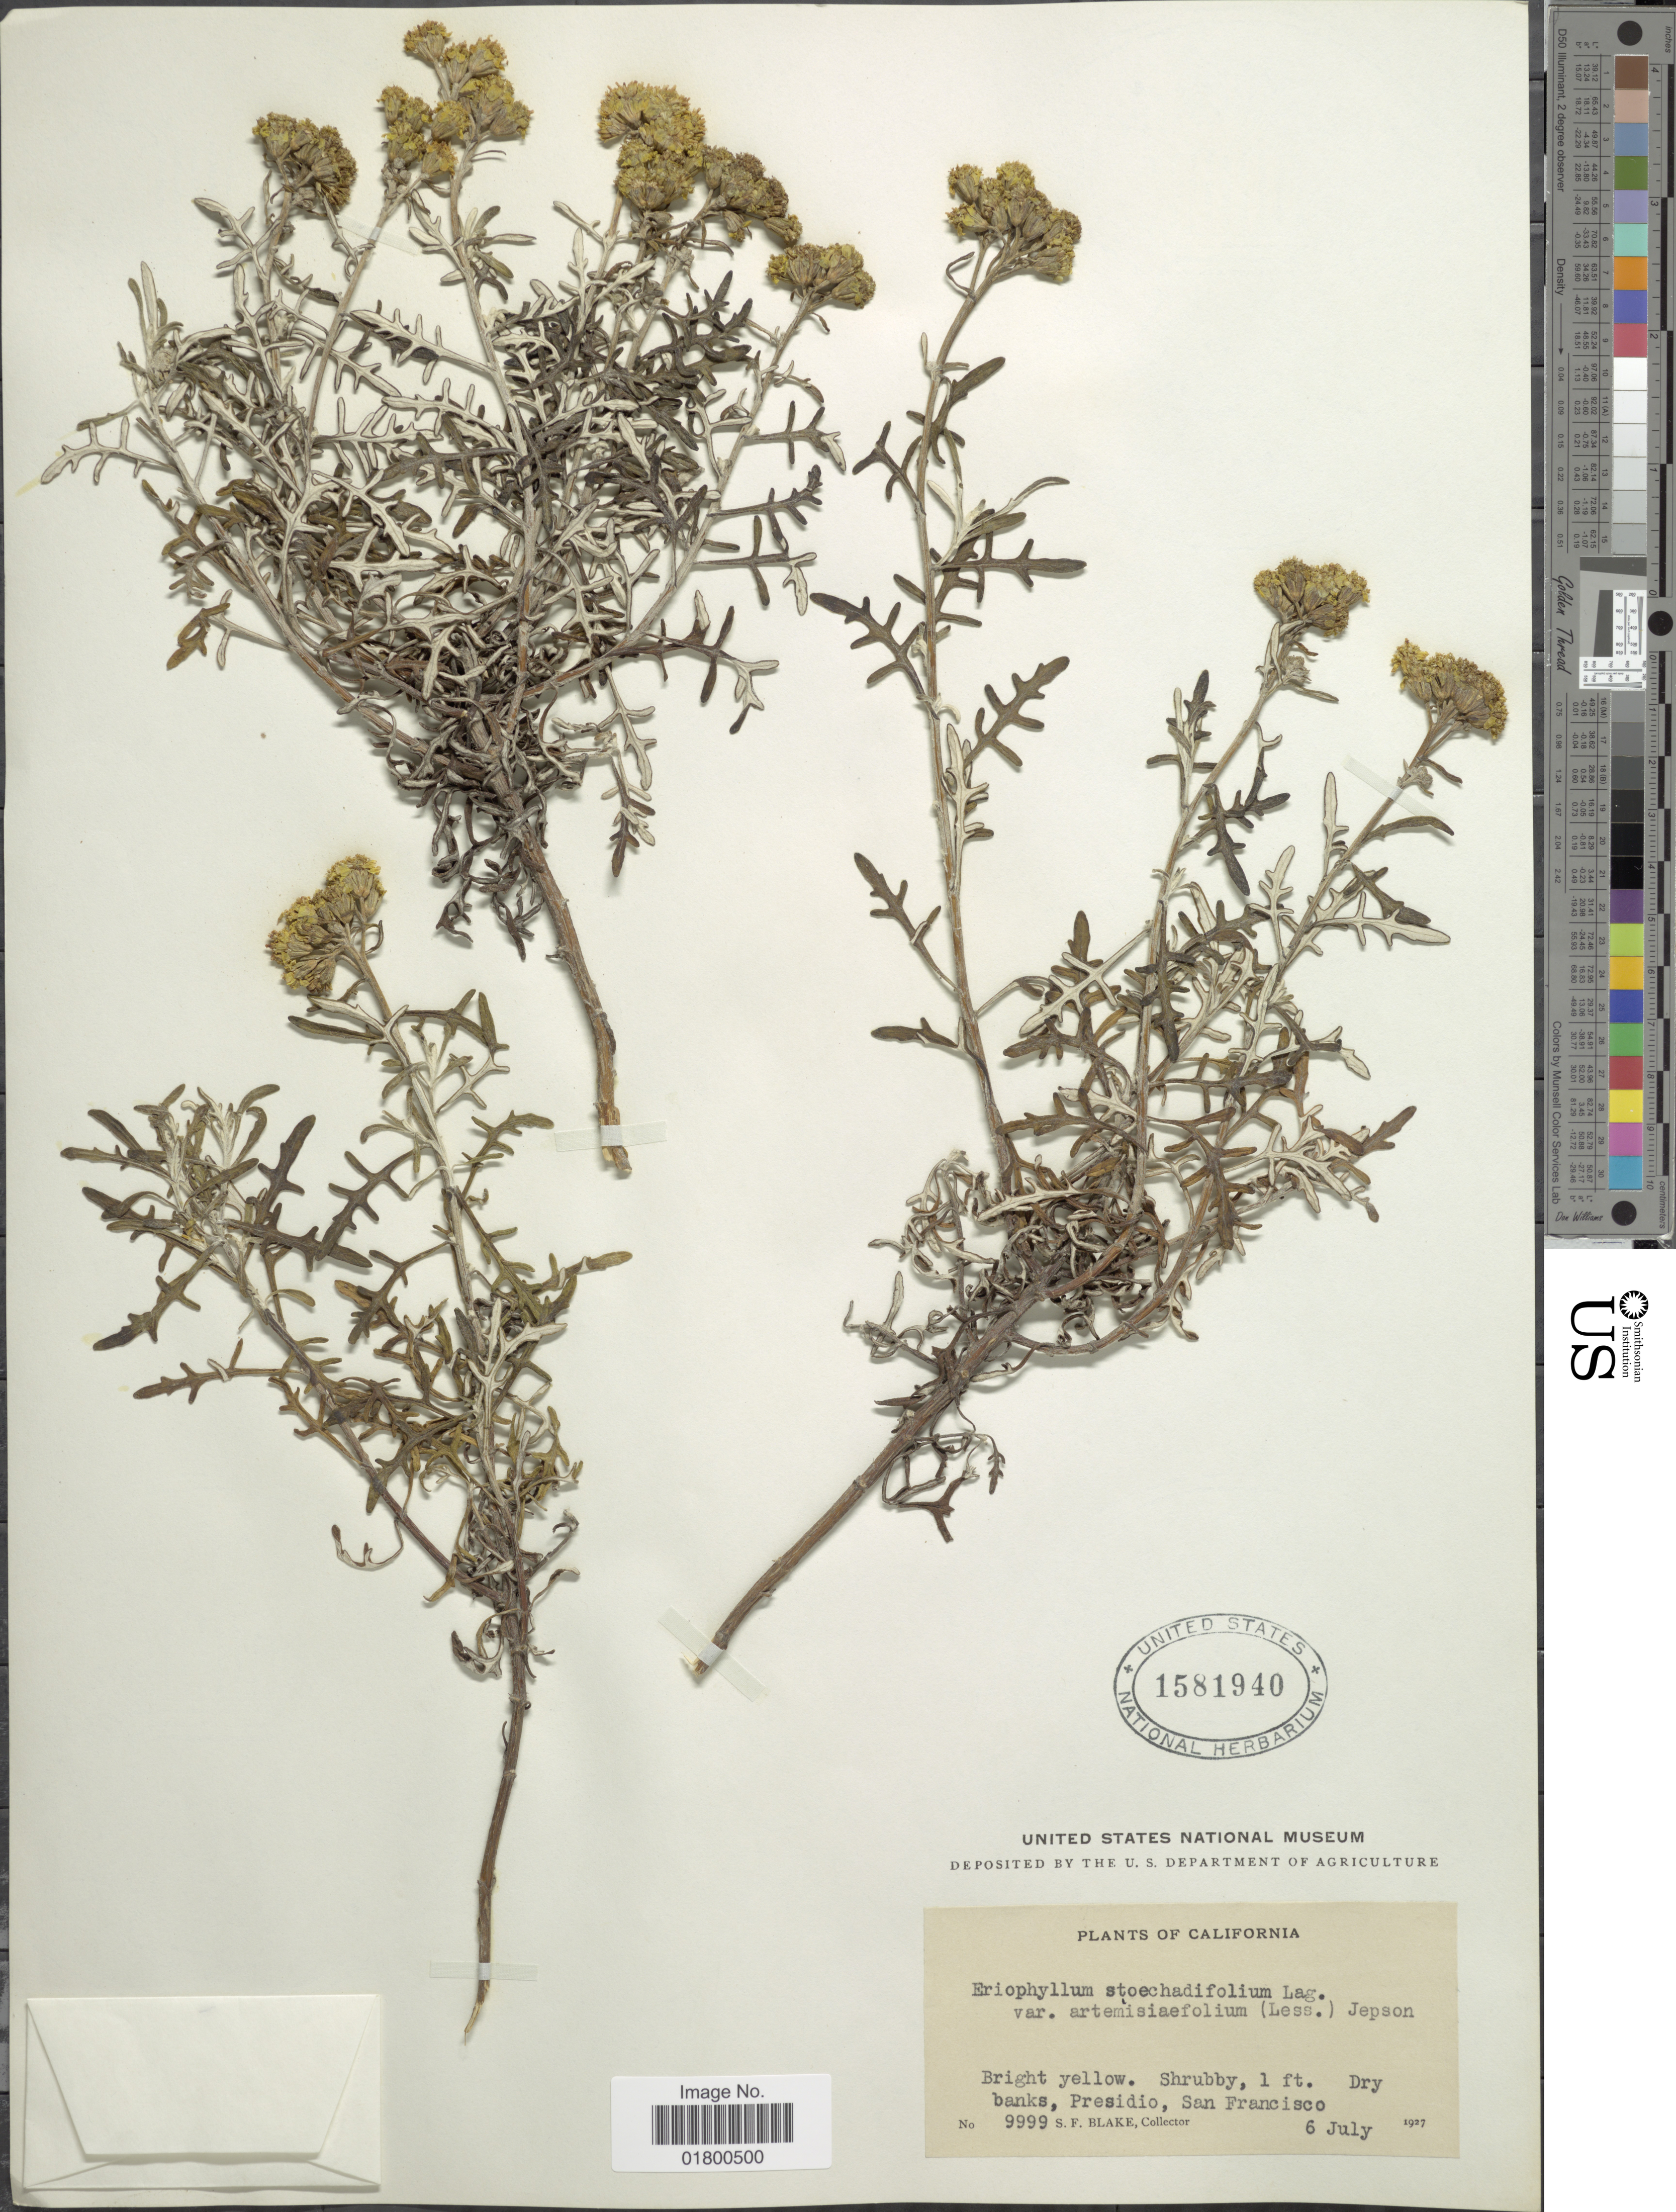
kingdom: Plantae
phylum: Tracheophyta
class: Magnoliopsida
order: Asterales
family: Asteraceae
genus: Eriophyllum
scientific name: Eriophyllum staechadifolium var. artemisiaefolium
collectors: S. Blake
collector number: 9999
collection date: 1927-07-06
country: United States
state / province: California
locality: Dry banks, Presidio, Sam Francisco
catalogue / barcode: US 1581940